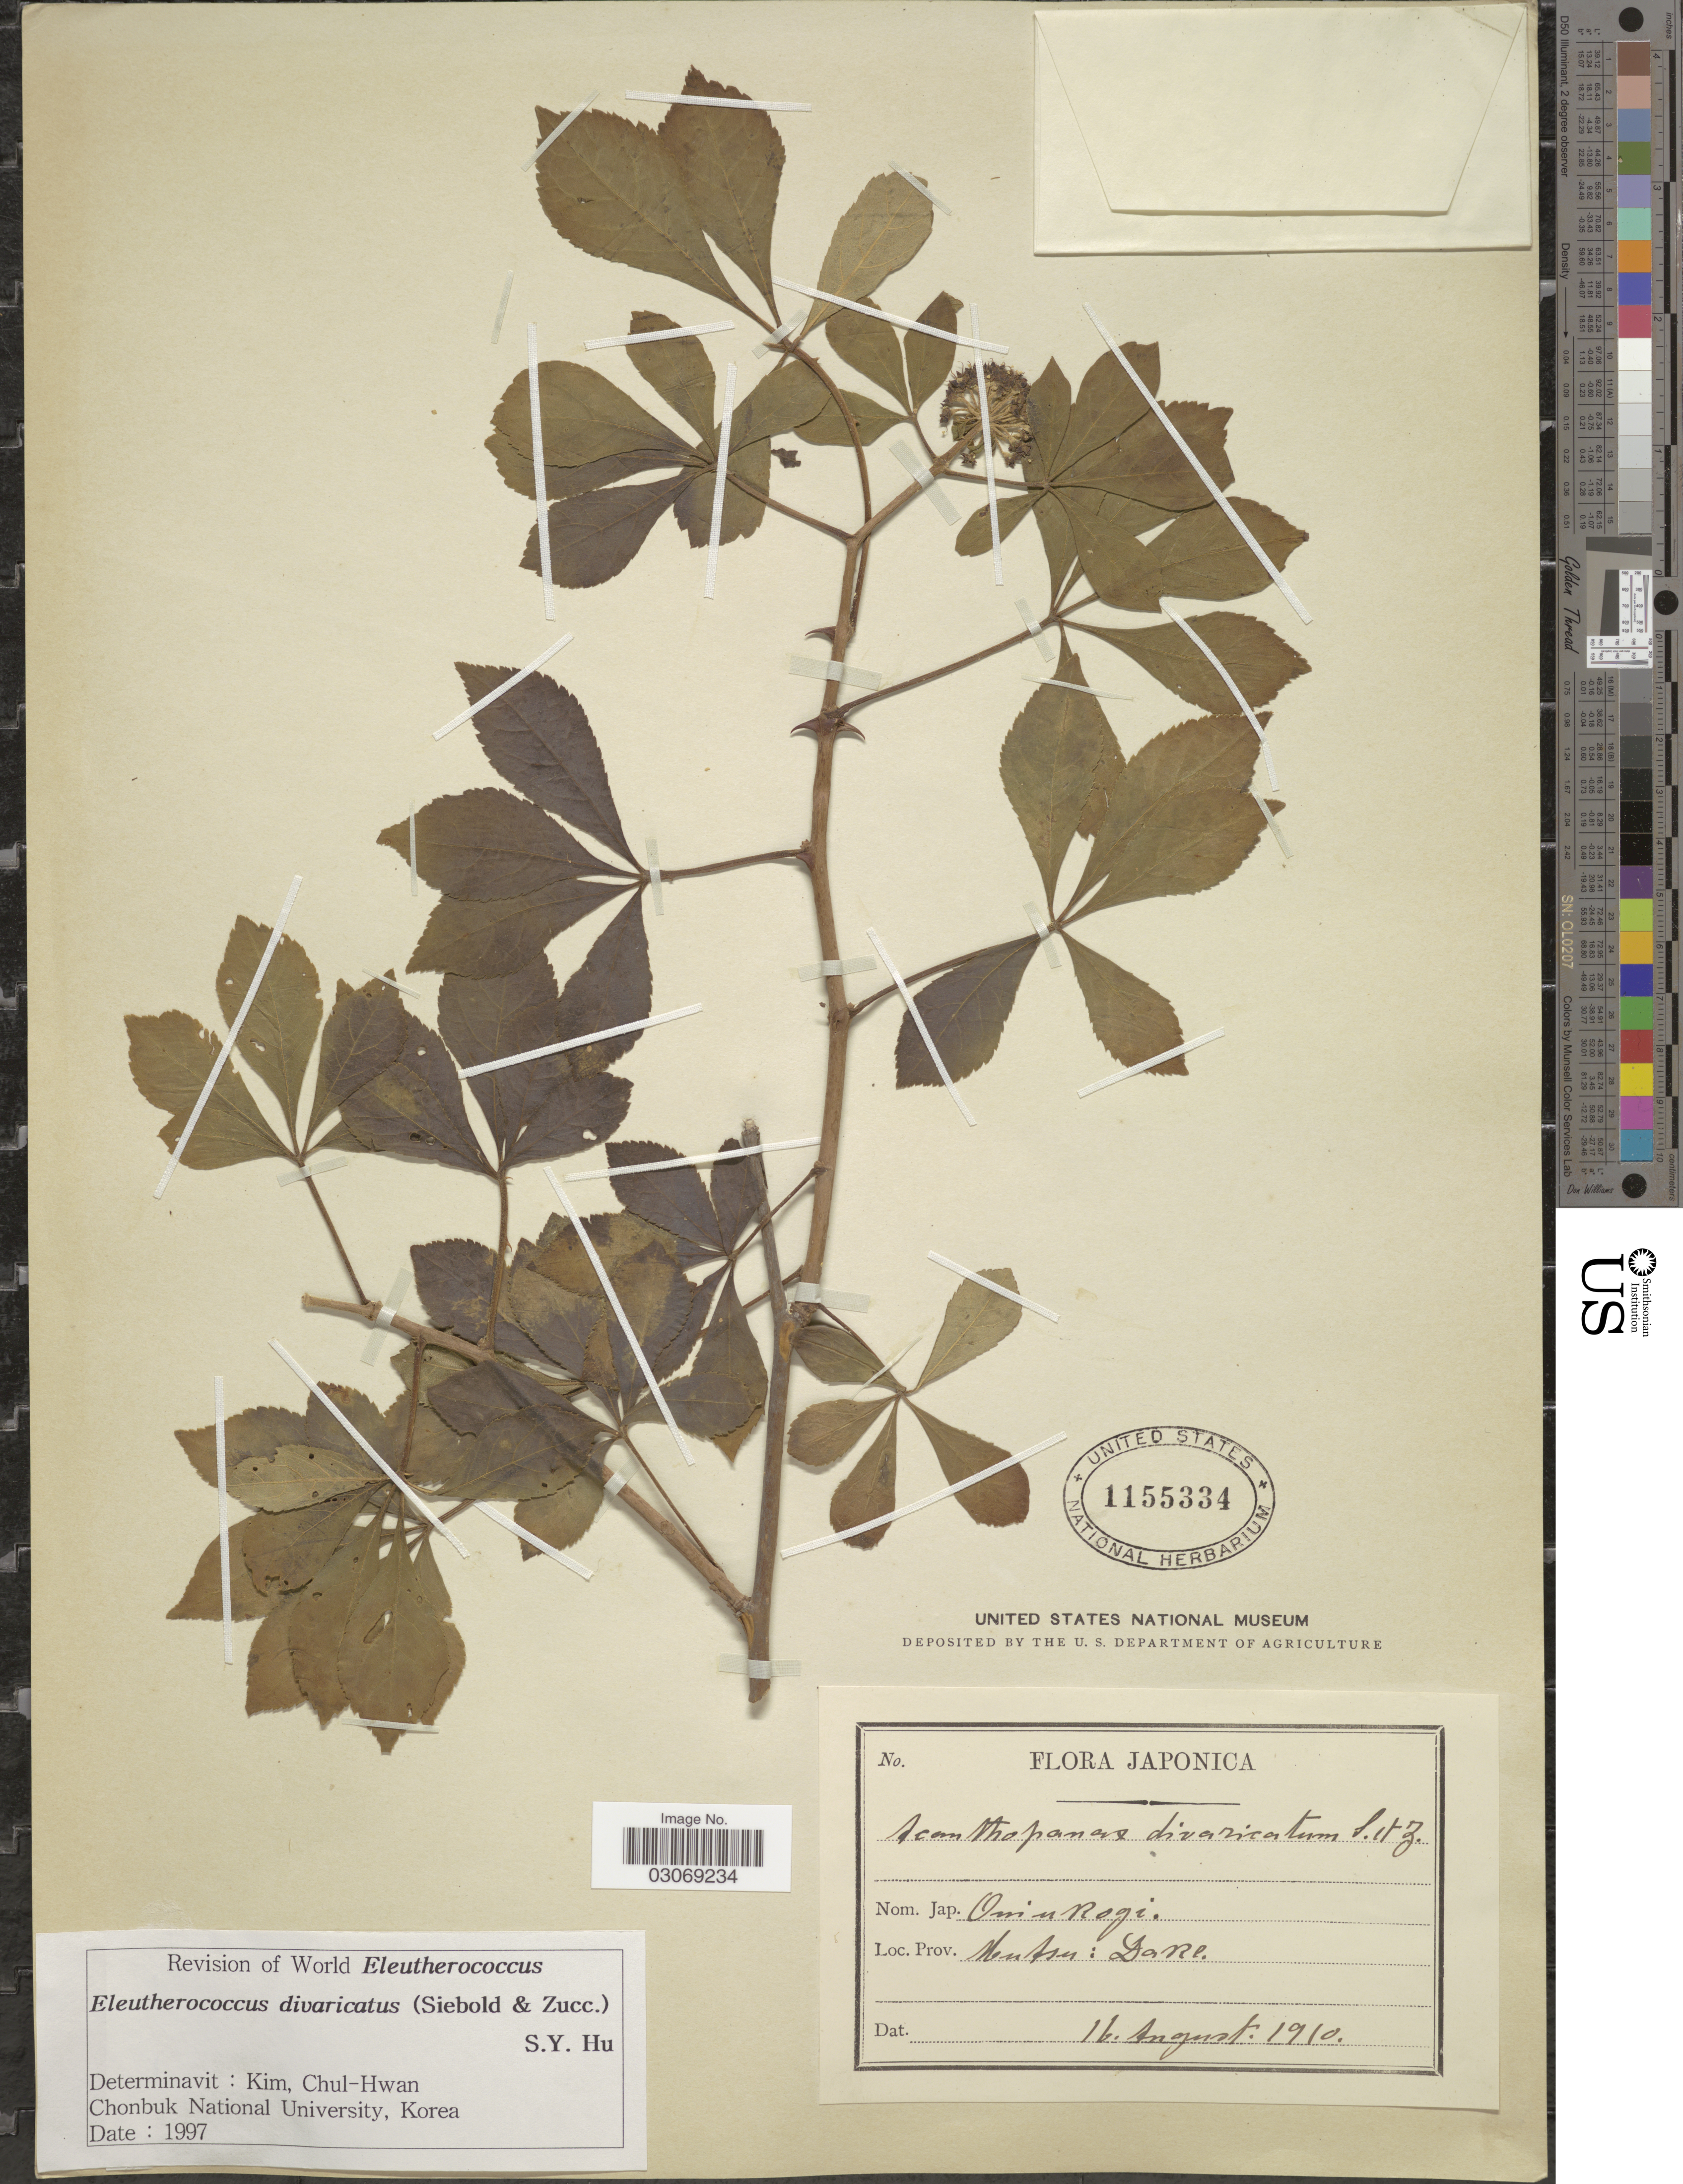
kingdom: Plantae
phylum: Tracheophyta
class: Magnoliopsida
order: Apiales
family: Araliaceae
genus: Eleutherococcus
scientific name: Eleutherococcus divaricatus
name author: (Siebold & Zucc.) S.Y. Hu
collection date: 1910-08-16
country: Japan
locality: Mutsu: Dake.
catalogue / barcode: US 1155334